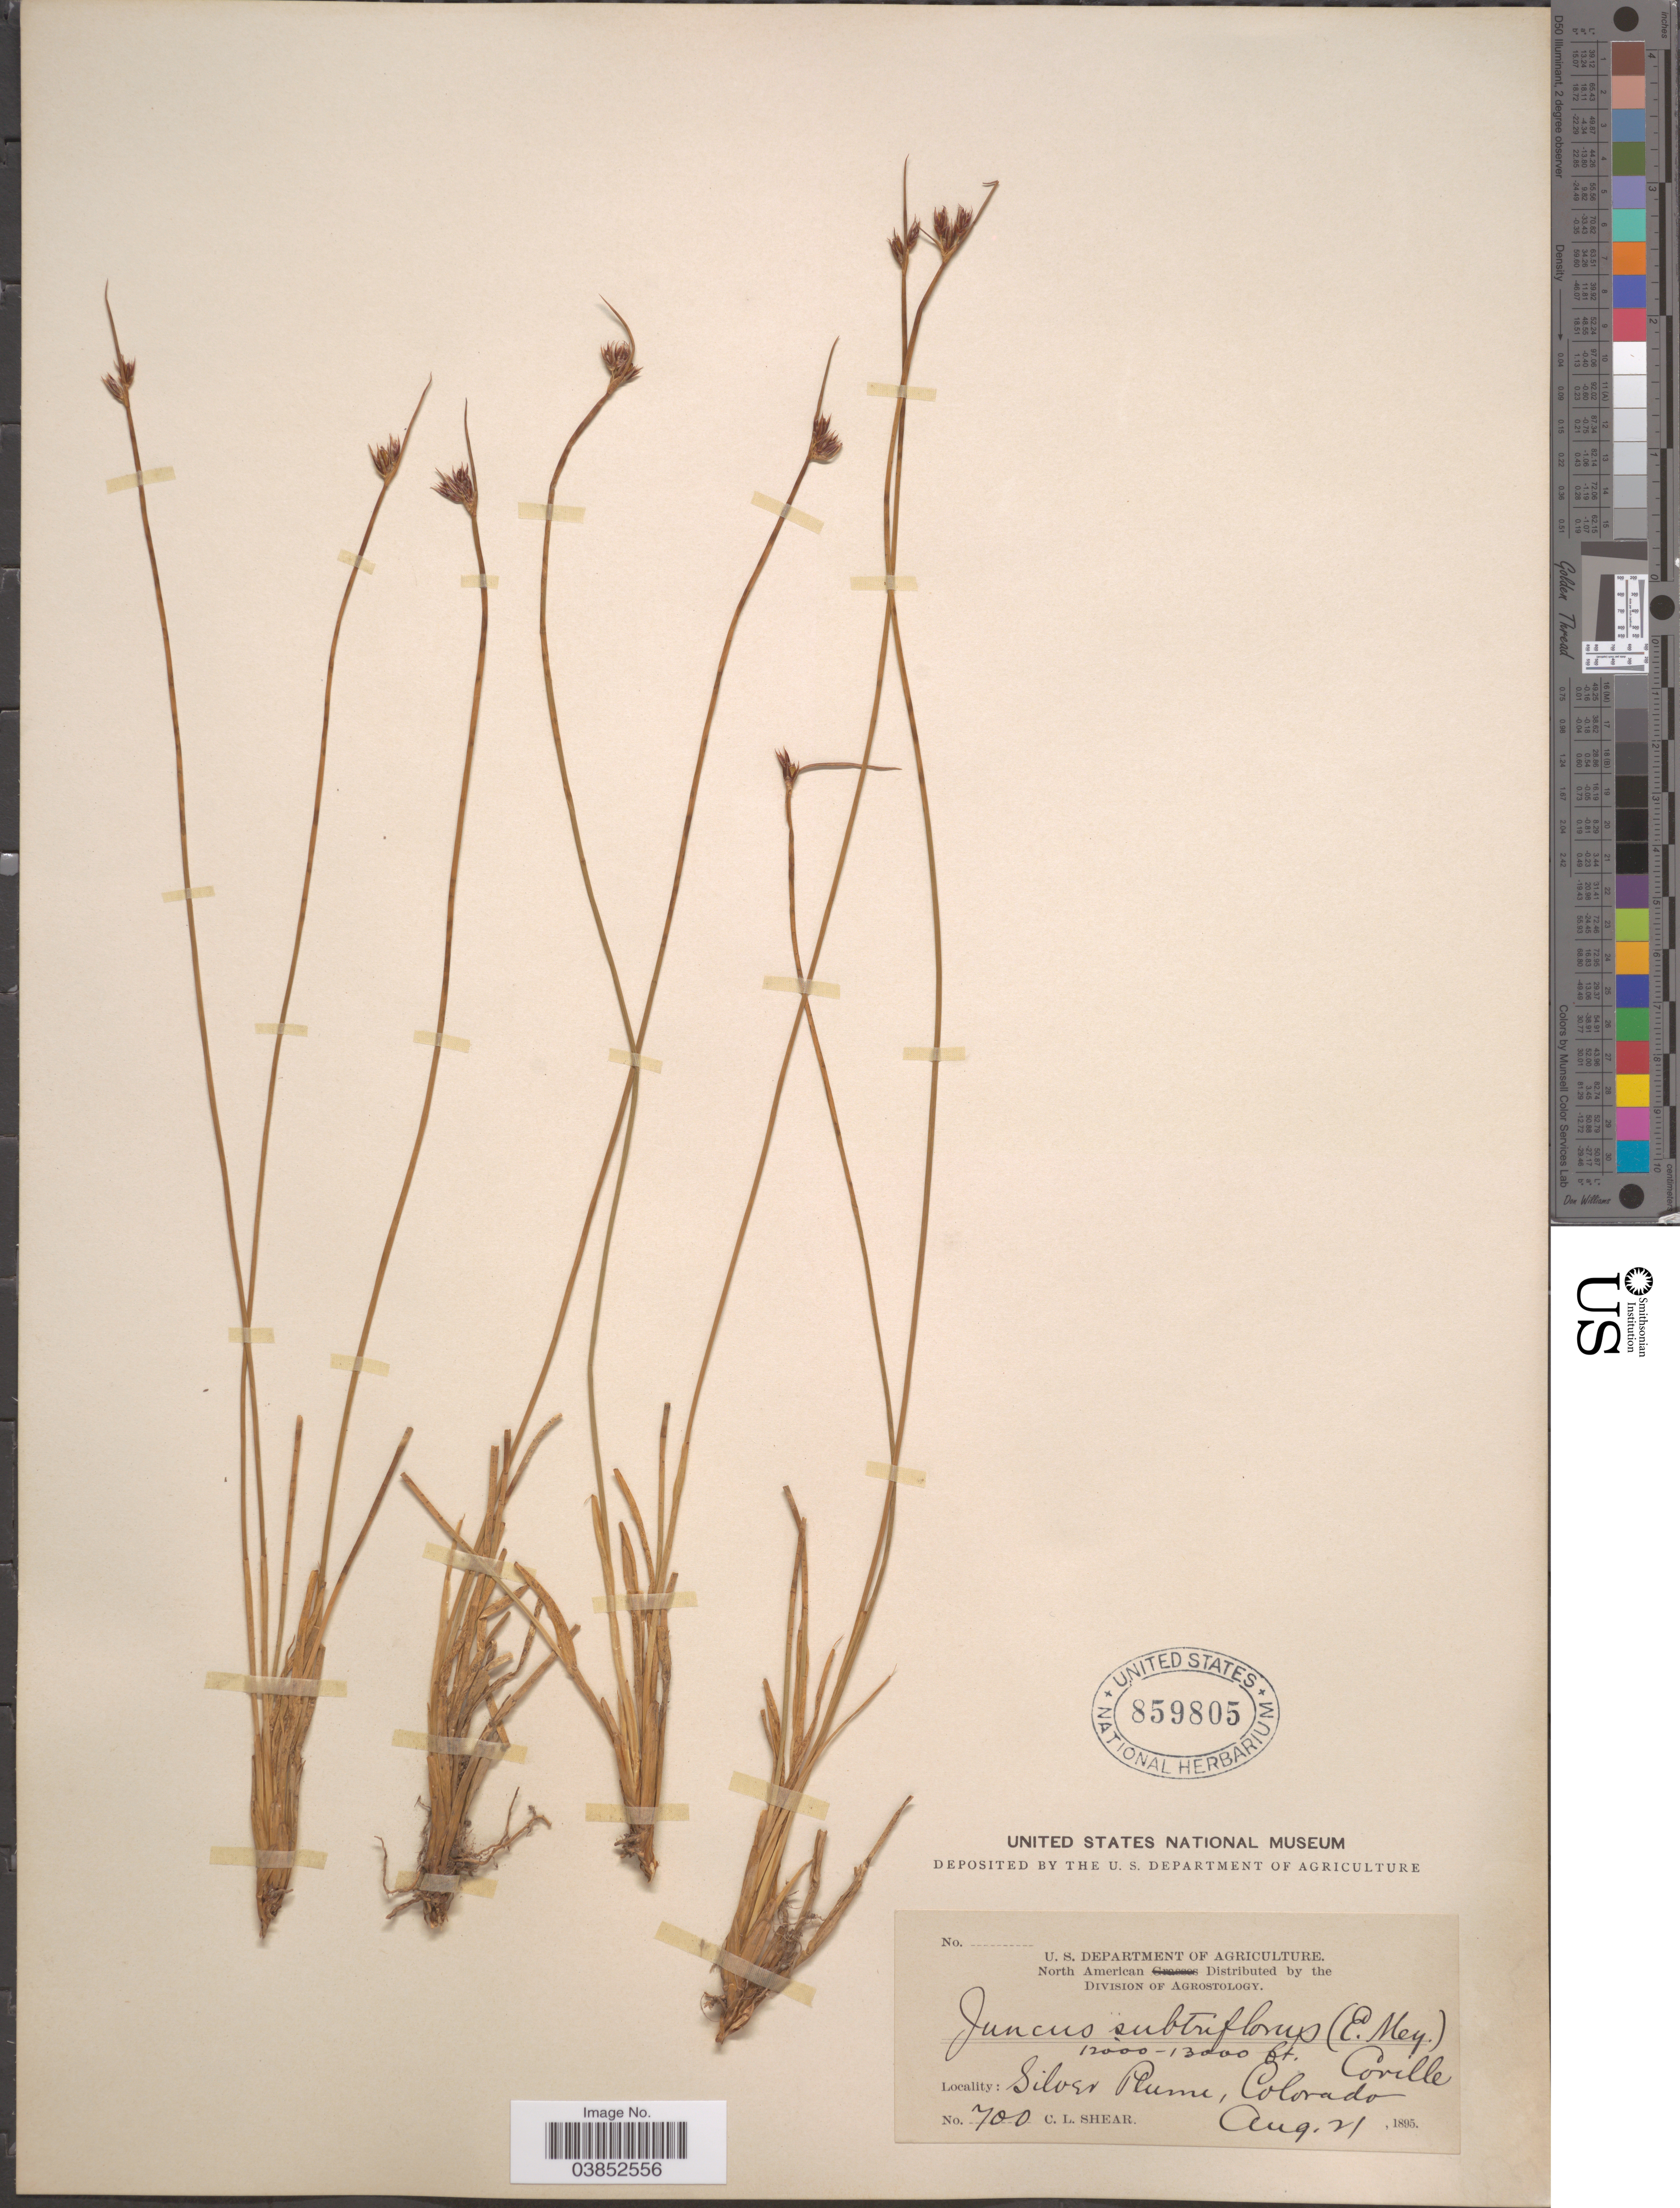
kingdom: Plantae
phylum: Tracheophyta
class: Liliopsida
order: Poales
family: Juncaceae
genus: Juncus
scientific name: Juncus drummondii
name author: E. Mey.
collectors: C. L. Shear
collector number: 700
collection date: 1895-08-21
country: United States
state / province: Colorado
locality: Silver Plume.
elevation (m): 3658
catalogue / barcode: US 859805